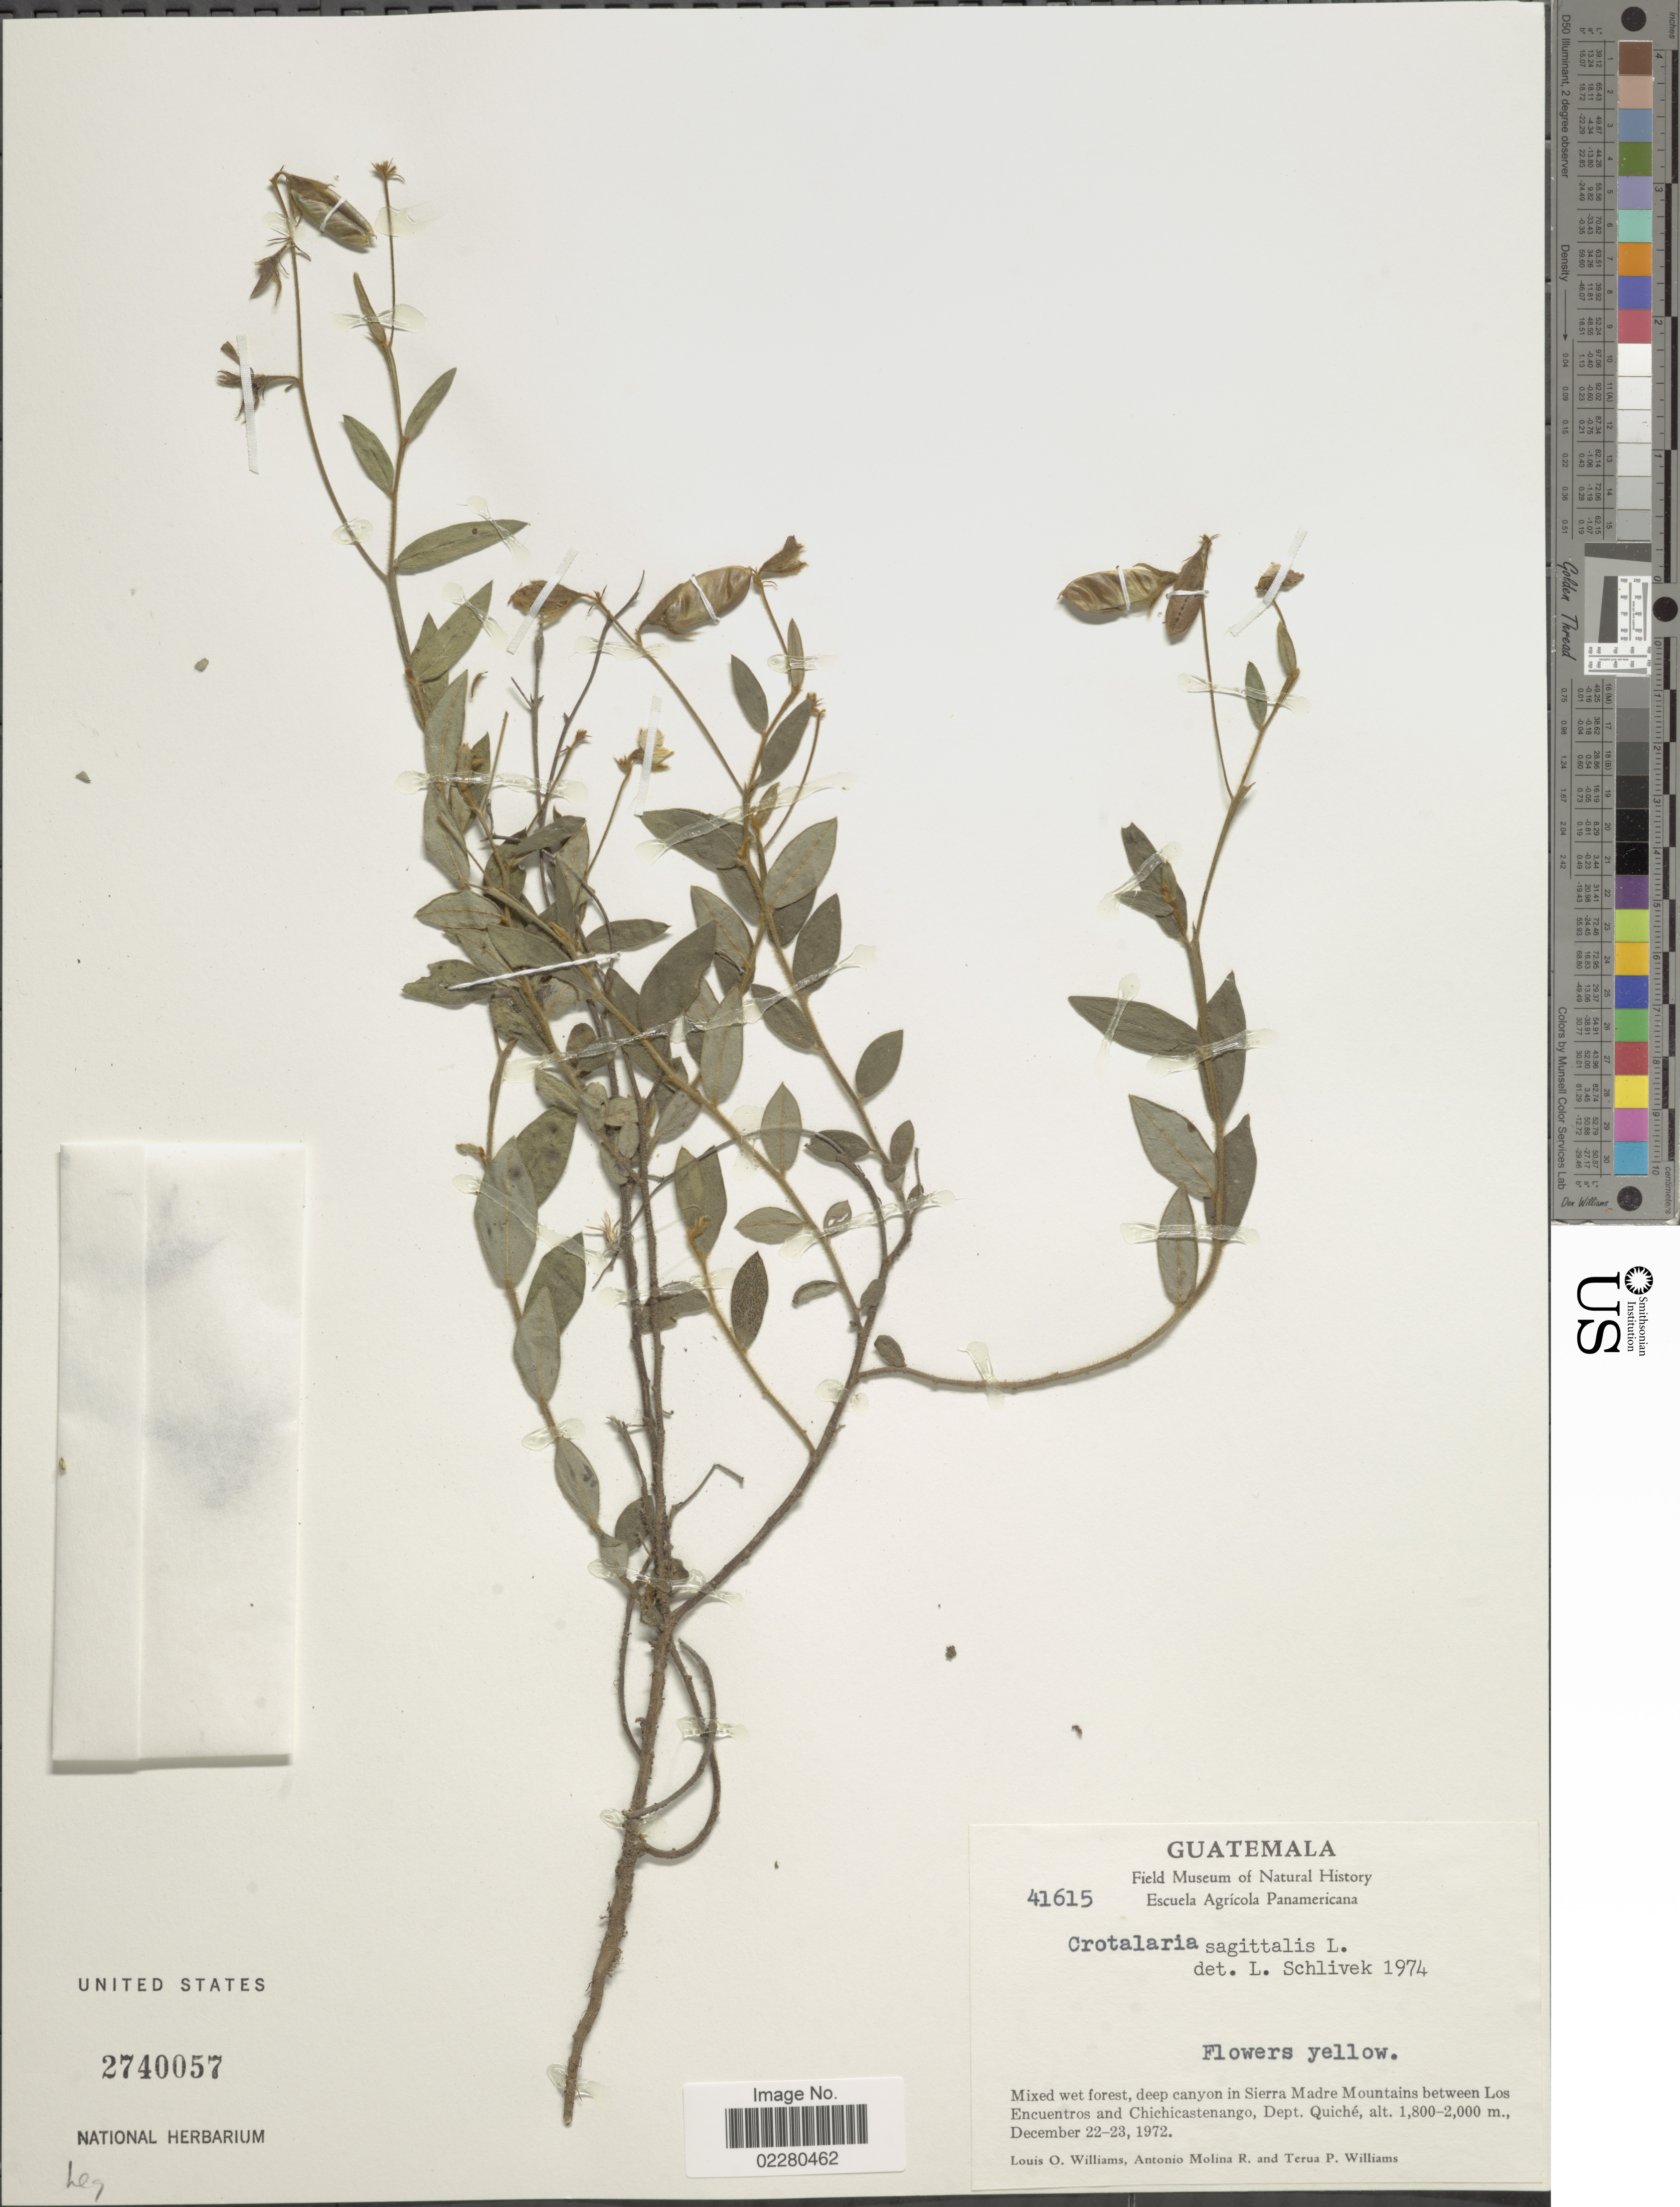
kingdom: Plantae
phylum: Tracheophyta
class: Magnoliopsida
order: Fabales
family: Fabaceae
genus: Crotalaria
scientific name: Crotalaria sagittalis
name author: L.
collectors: L. O. Williams, A. Molina R. & T. P. Williams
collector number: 41615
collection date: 1972-12-22/1972-12-23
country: Guatemala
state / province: El Quiché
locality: Mixed wet forest, deep canyon in Sierra Madre Mountains between Los Encuentros and Chichicastenango, Dept. Quiché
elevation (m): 1800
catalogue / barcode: US 2740057